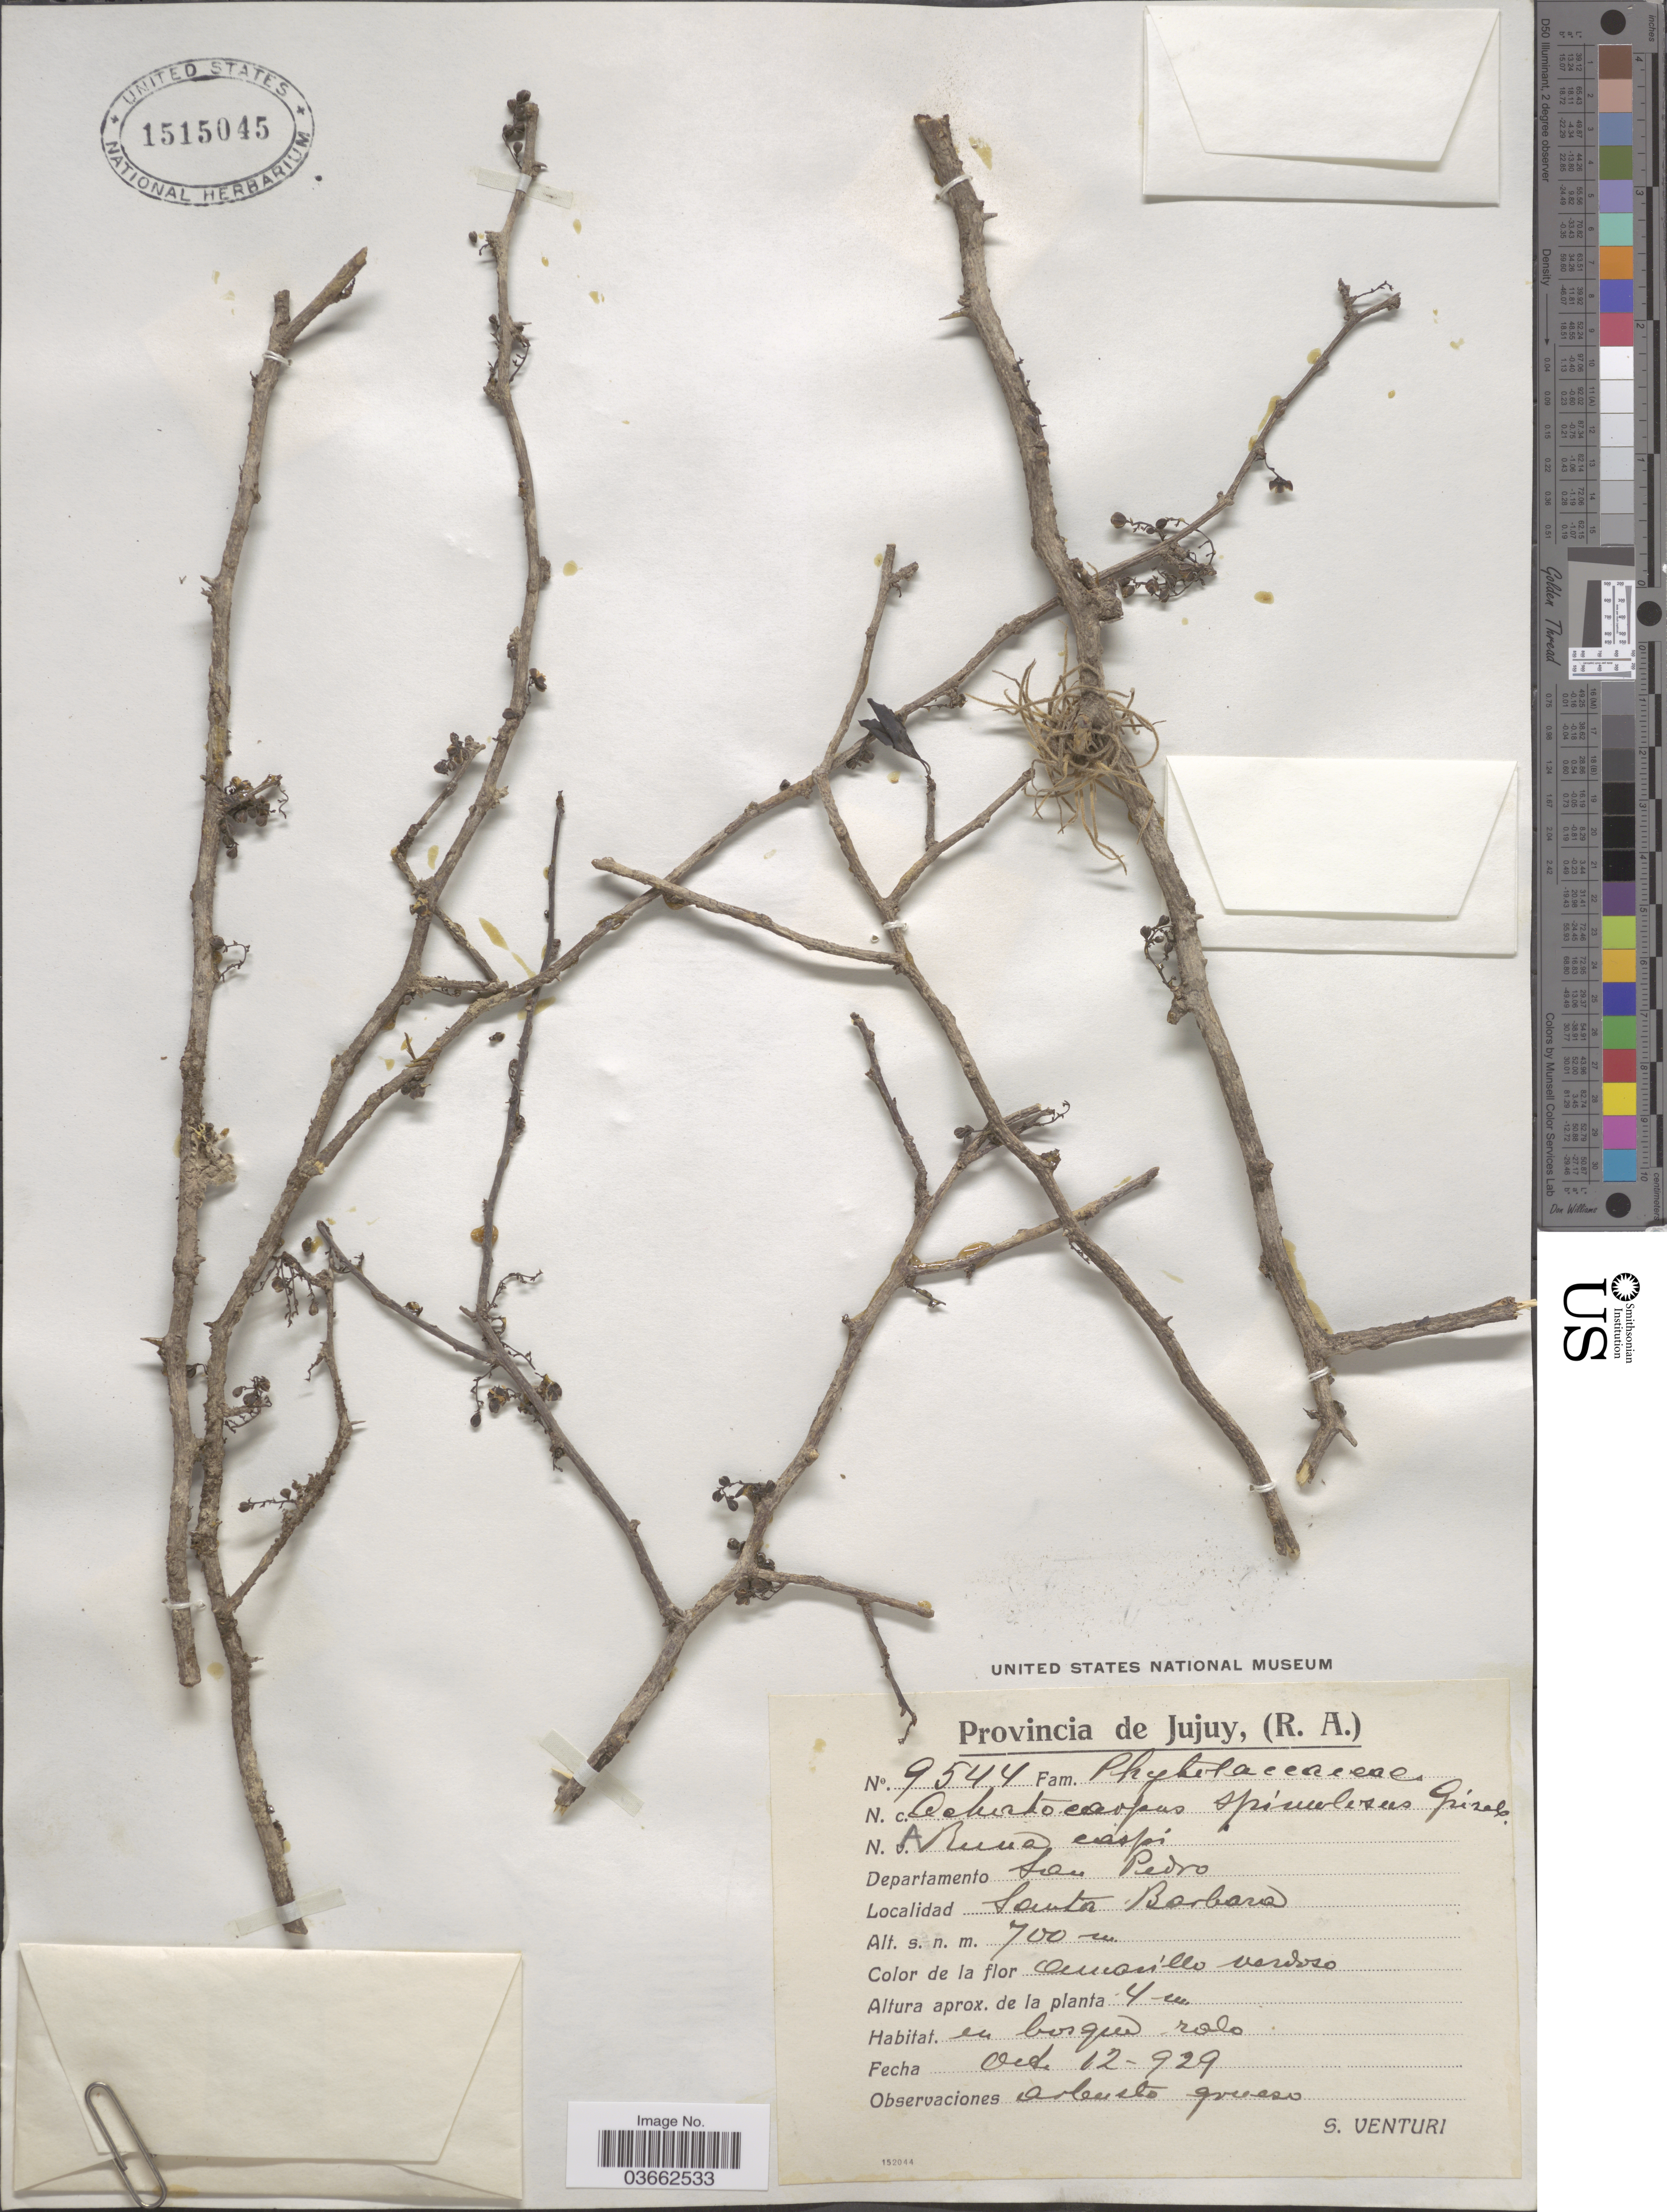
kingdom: Plantae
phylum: Tracheophyta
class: Magnoliopsida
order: Caryophyllales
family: Achatocarpaceae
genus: Achatocarpus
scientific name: Achatocarpus spinulosus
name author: Griseb.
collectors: S. Venturi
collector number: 9544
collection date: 1929-10-12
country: Argentina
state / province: Jujuy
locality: Departamento San Pedro, Santa Barbara.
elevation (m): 700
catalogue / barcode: US 1515045